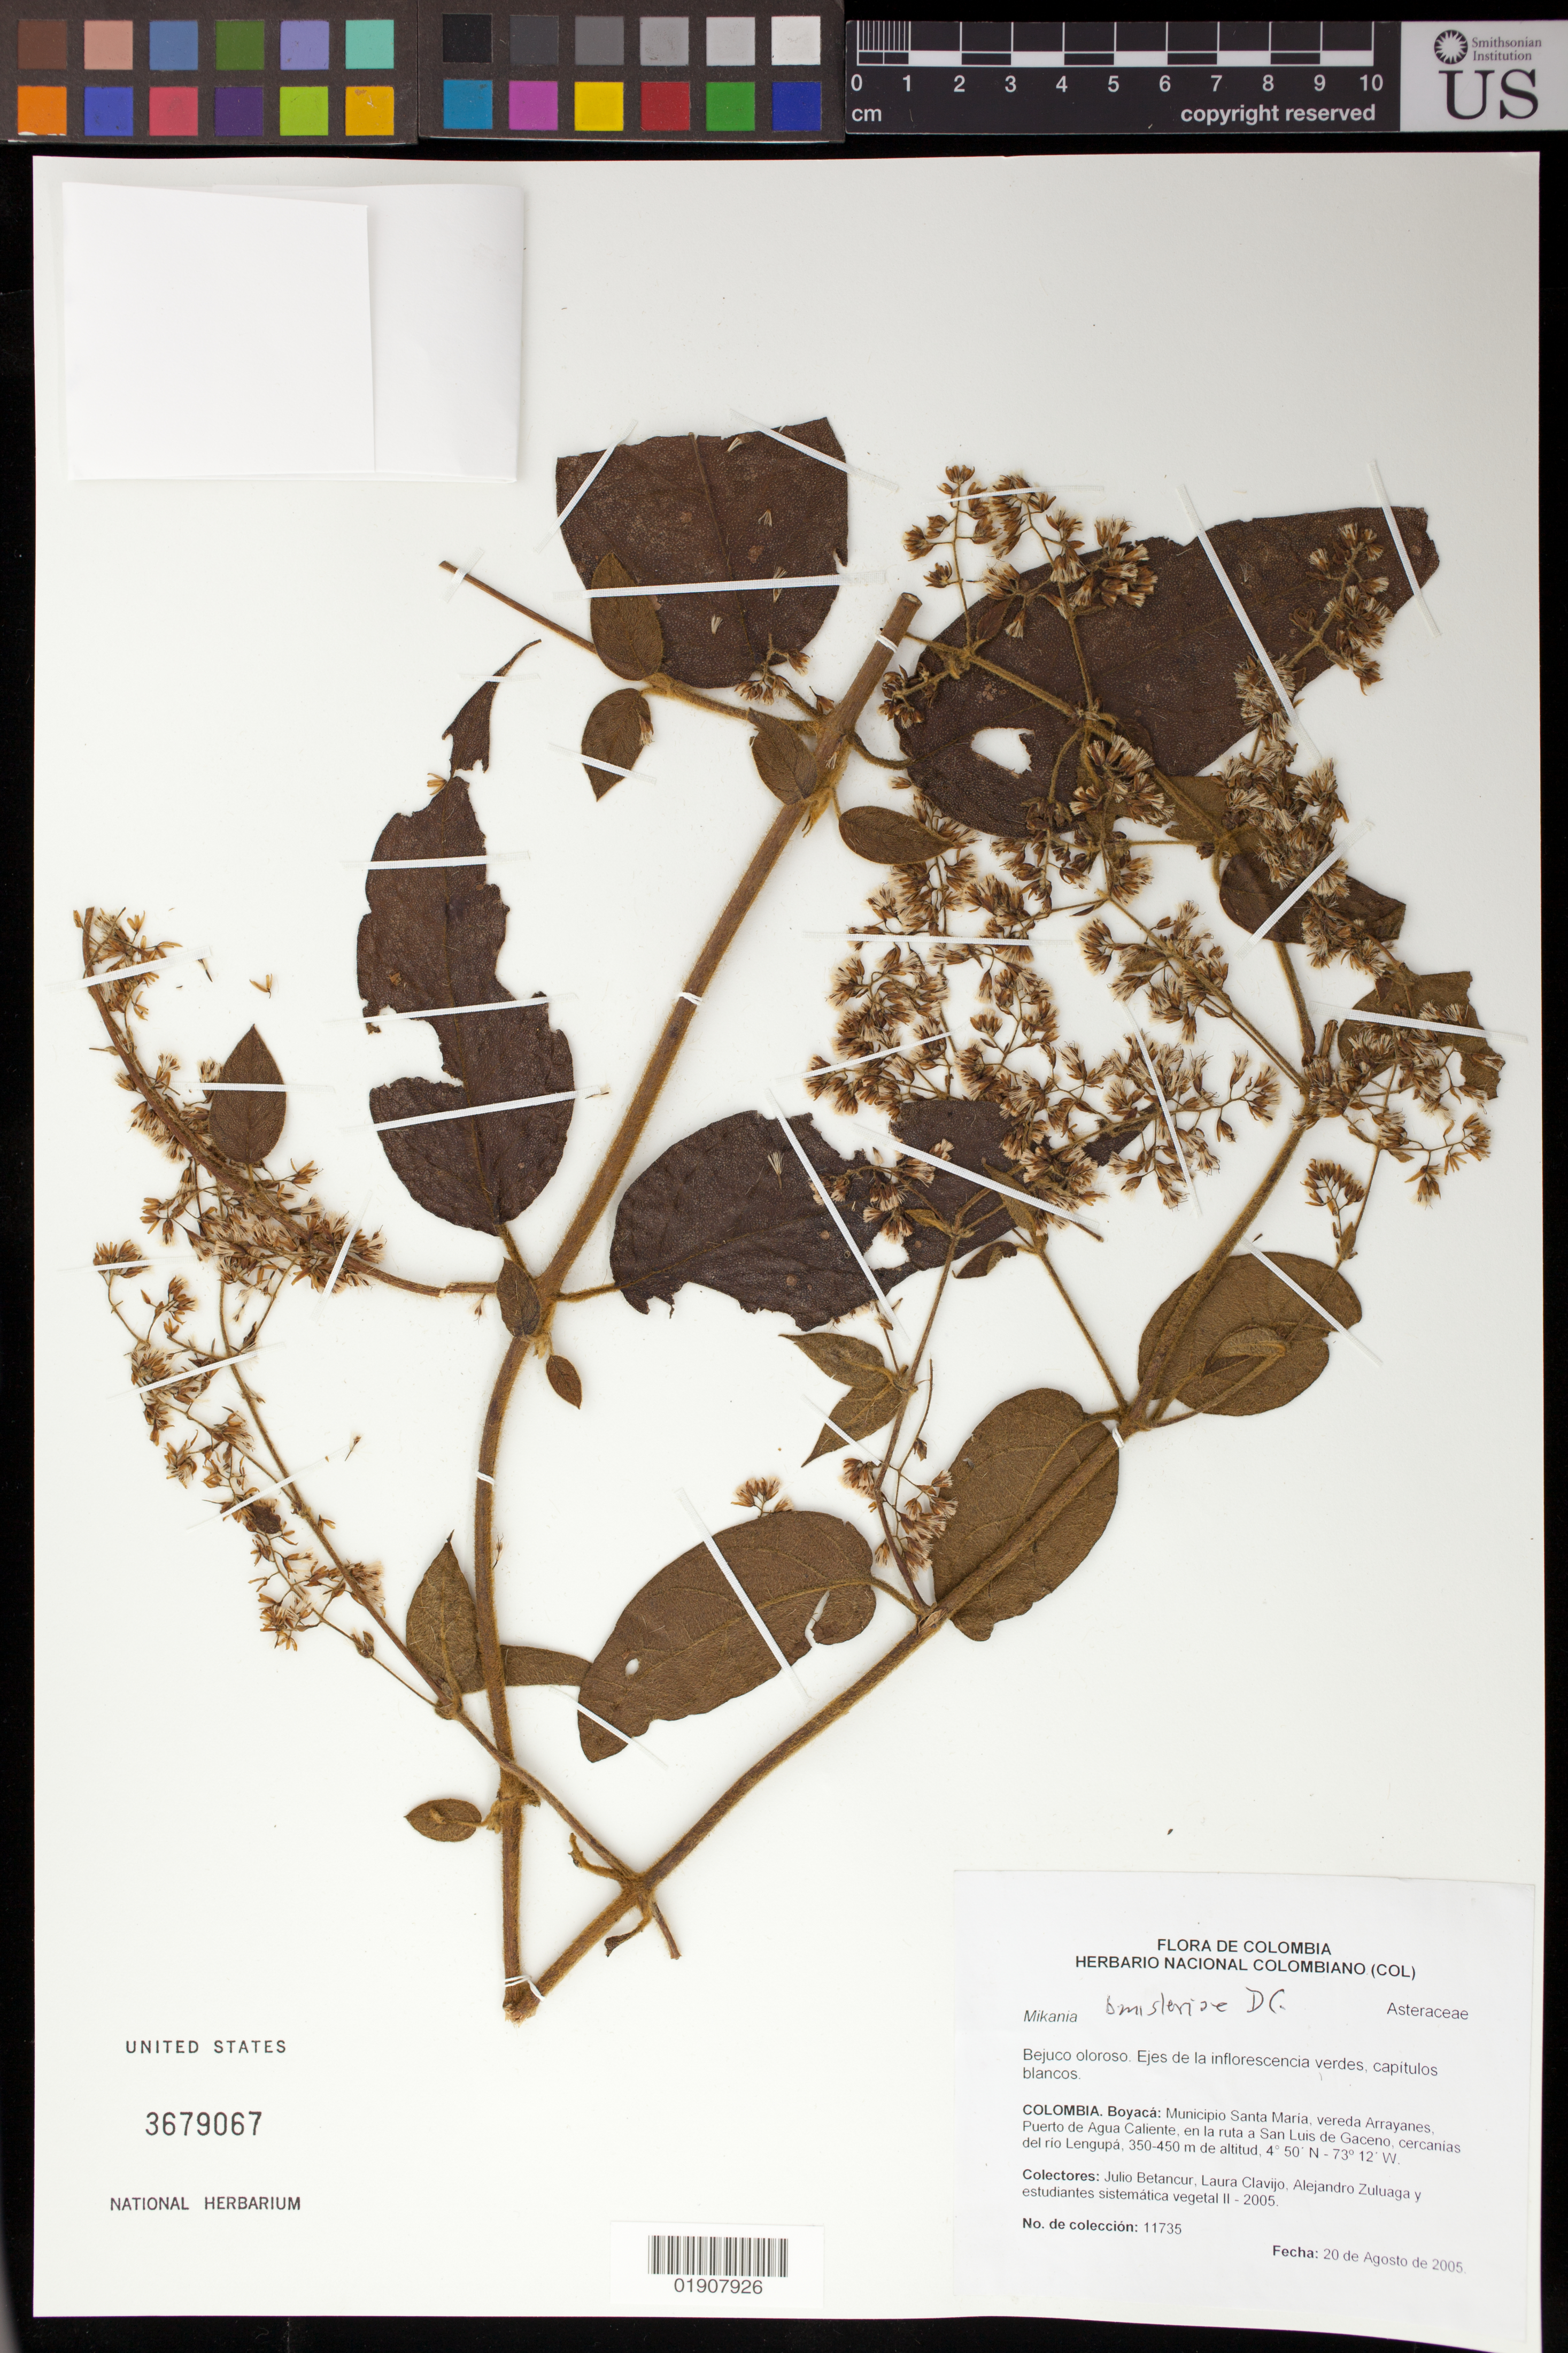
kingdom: Plantae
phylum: Tracheophyta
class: Magnoliopsida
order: Asterales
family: Asteraceae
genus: Mikania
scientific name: Mikania banisteriae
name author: DC.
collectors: J. C. Betancur, L. Clavijo, A. Zuluaga & et al.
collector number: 11735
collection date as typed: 20 de Agosto de 2005.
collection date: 2005-08-20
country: Colombia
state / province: Boyacá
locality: Municipio de Santa Maria, vereda Arrayanes, Puerto de Agua Caliente, en la ruta a San Luis de Gaceno, cercanias del rio Lengupa.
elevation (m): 350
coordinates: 4 50 N, 73 12 W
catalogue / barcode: US 3679067